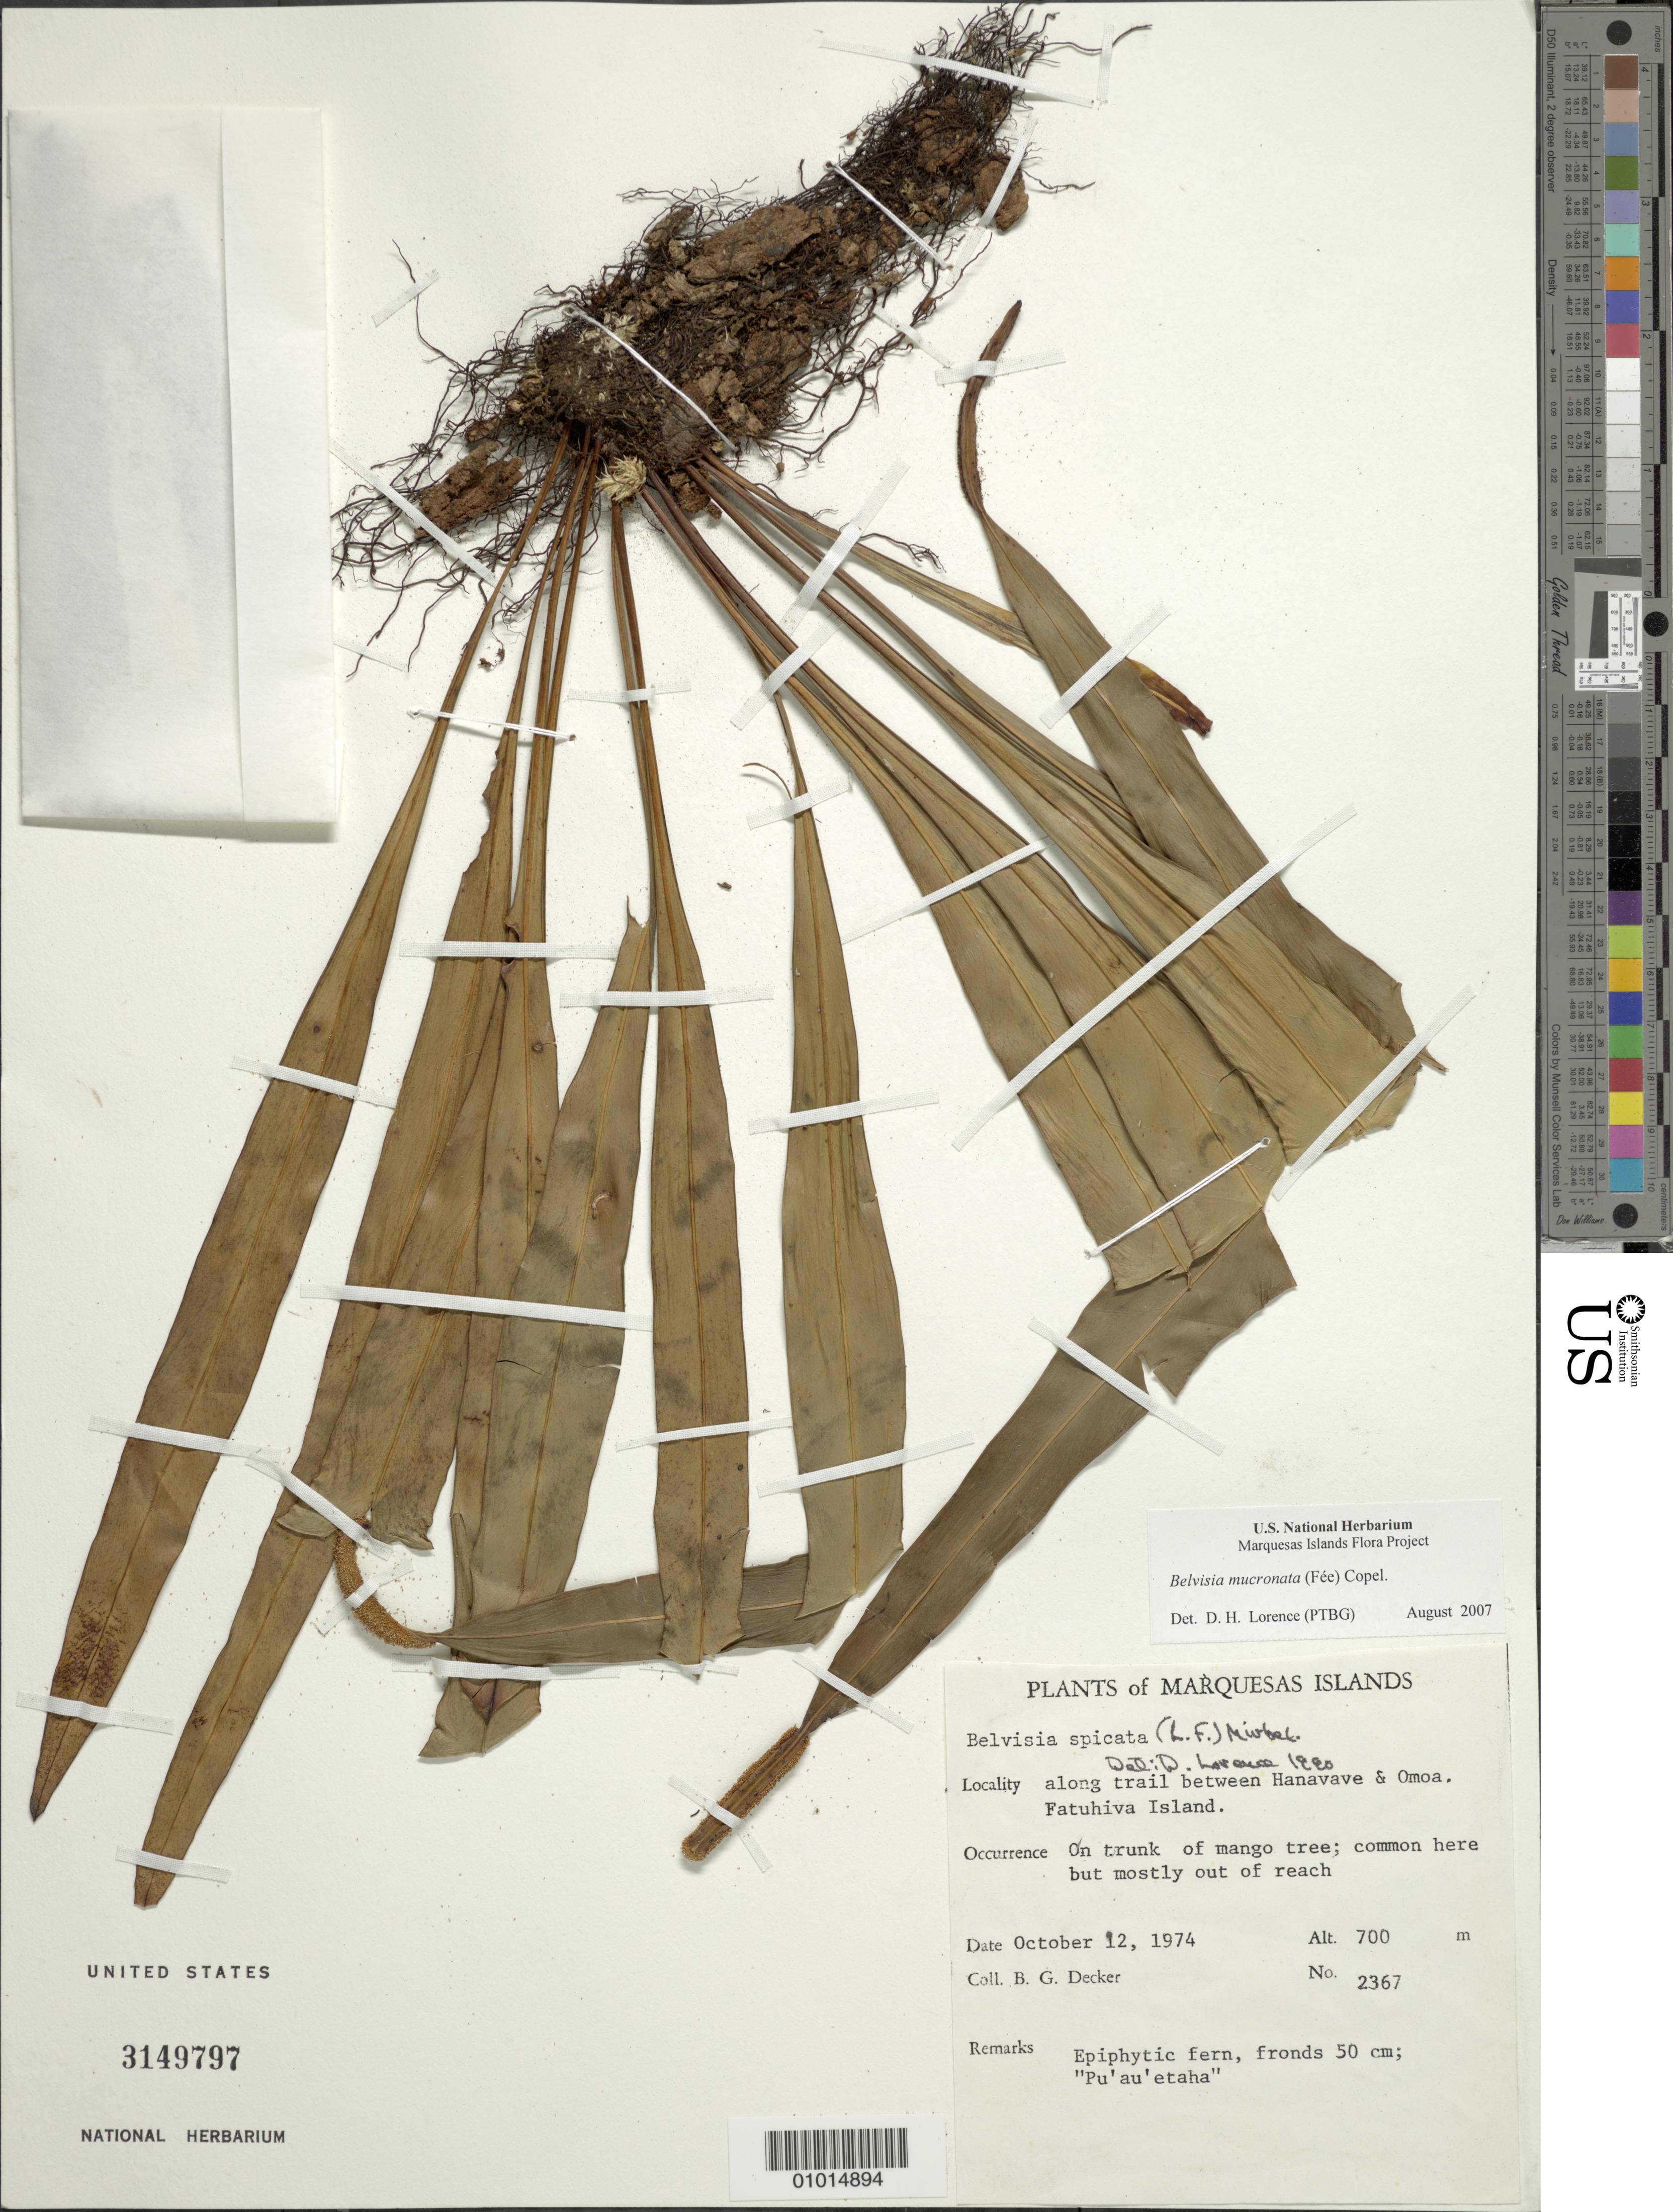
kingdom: Plantae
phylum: Tracheophyta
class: Polypodiopsida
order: Polypodiales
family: Polypodiaceae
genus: Lepisorus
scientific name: Lepisorus mucronatus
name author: (Fée) Li S. Wang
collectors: B. G. Decker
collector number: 2367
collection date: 1974-10-12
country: French Polynesia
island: Fatu Hiva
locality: trail between Hanavave and 'Omo'a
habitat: On trunk of mango tree; common, but mostly out of reach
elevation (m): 700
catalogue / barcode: US 3149797